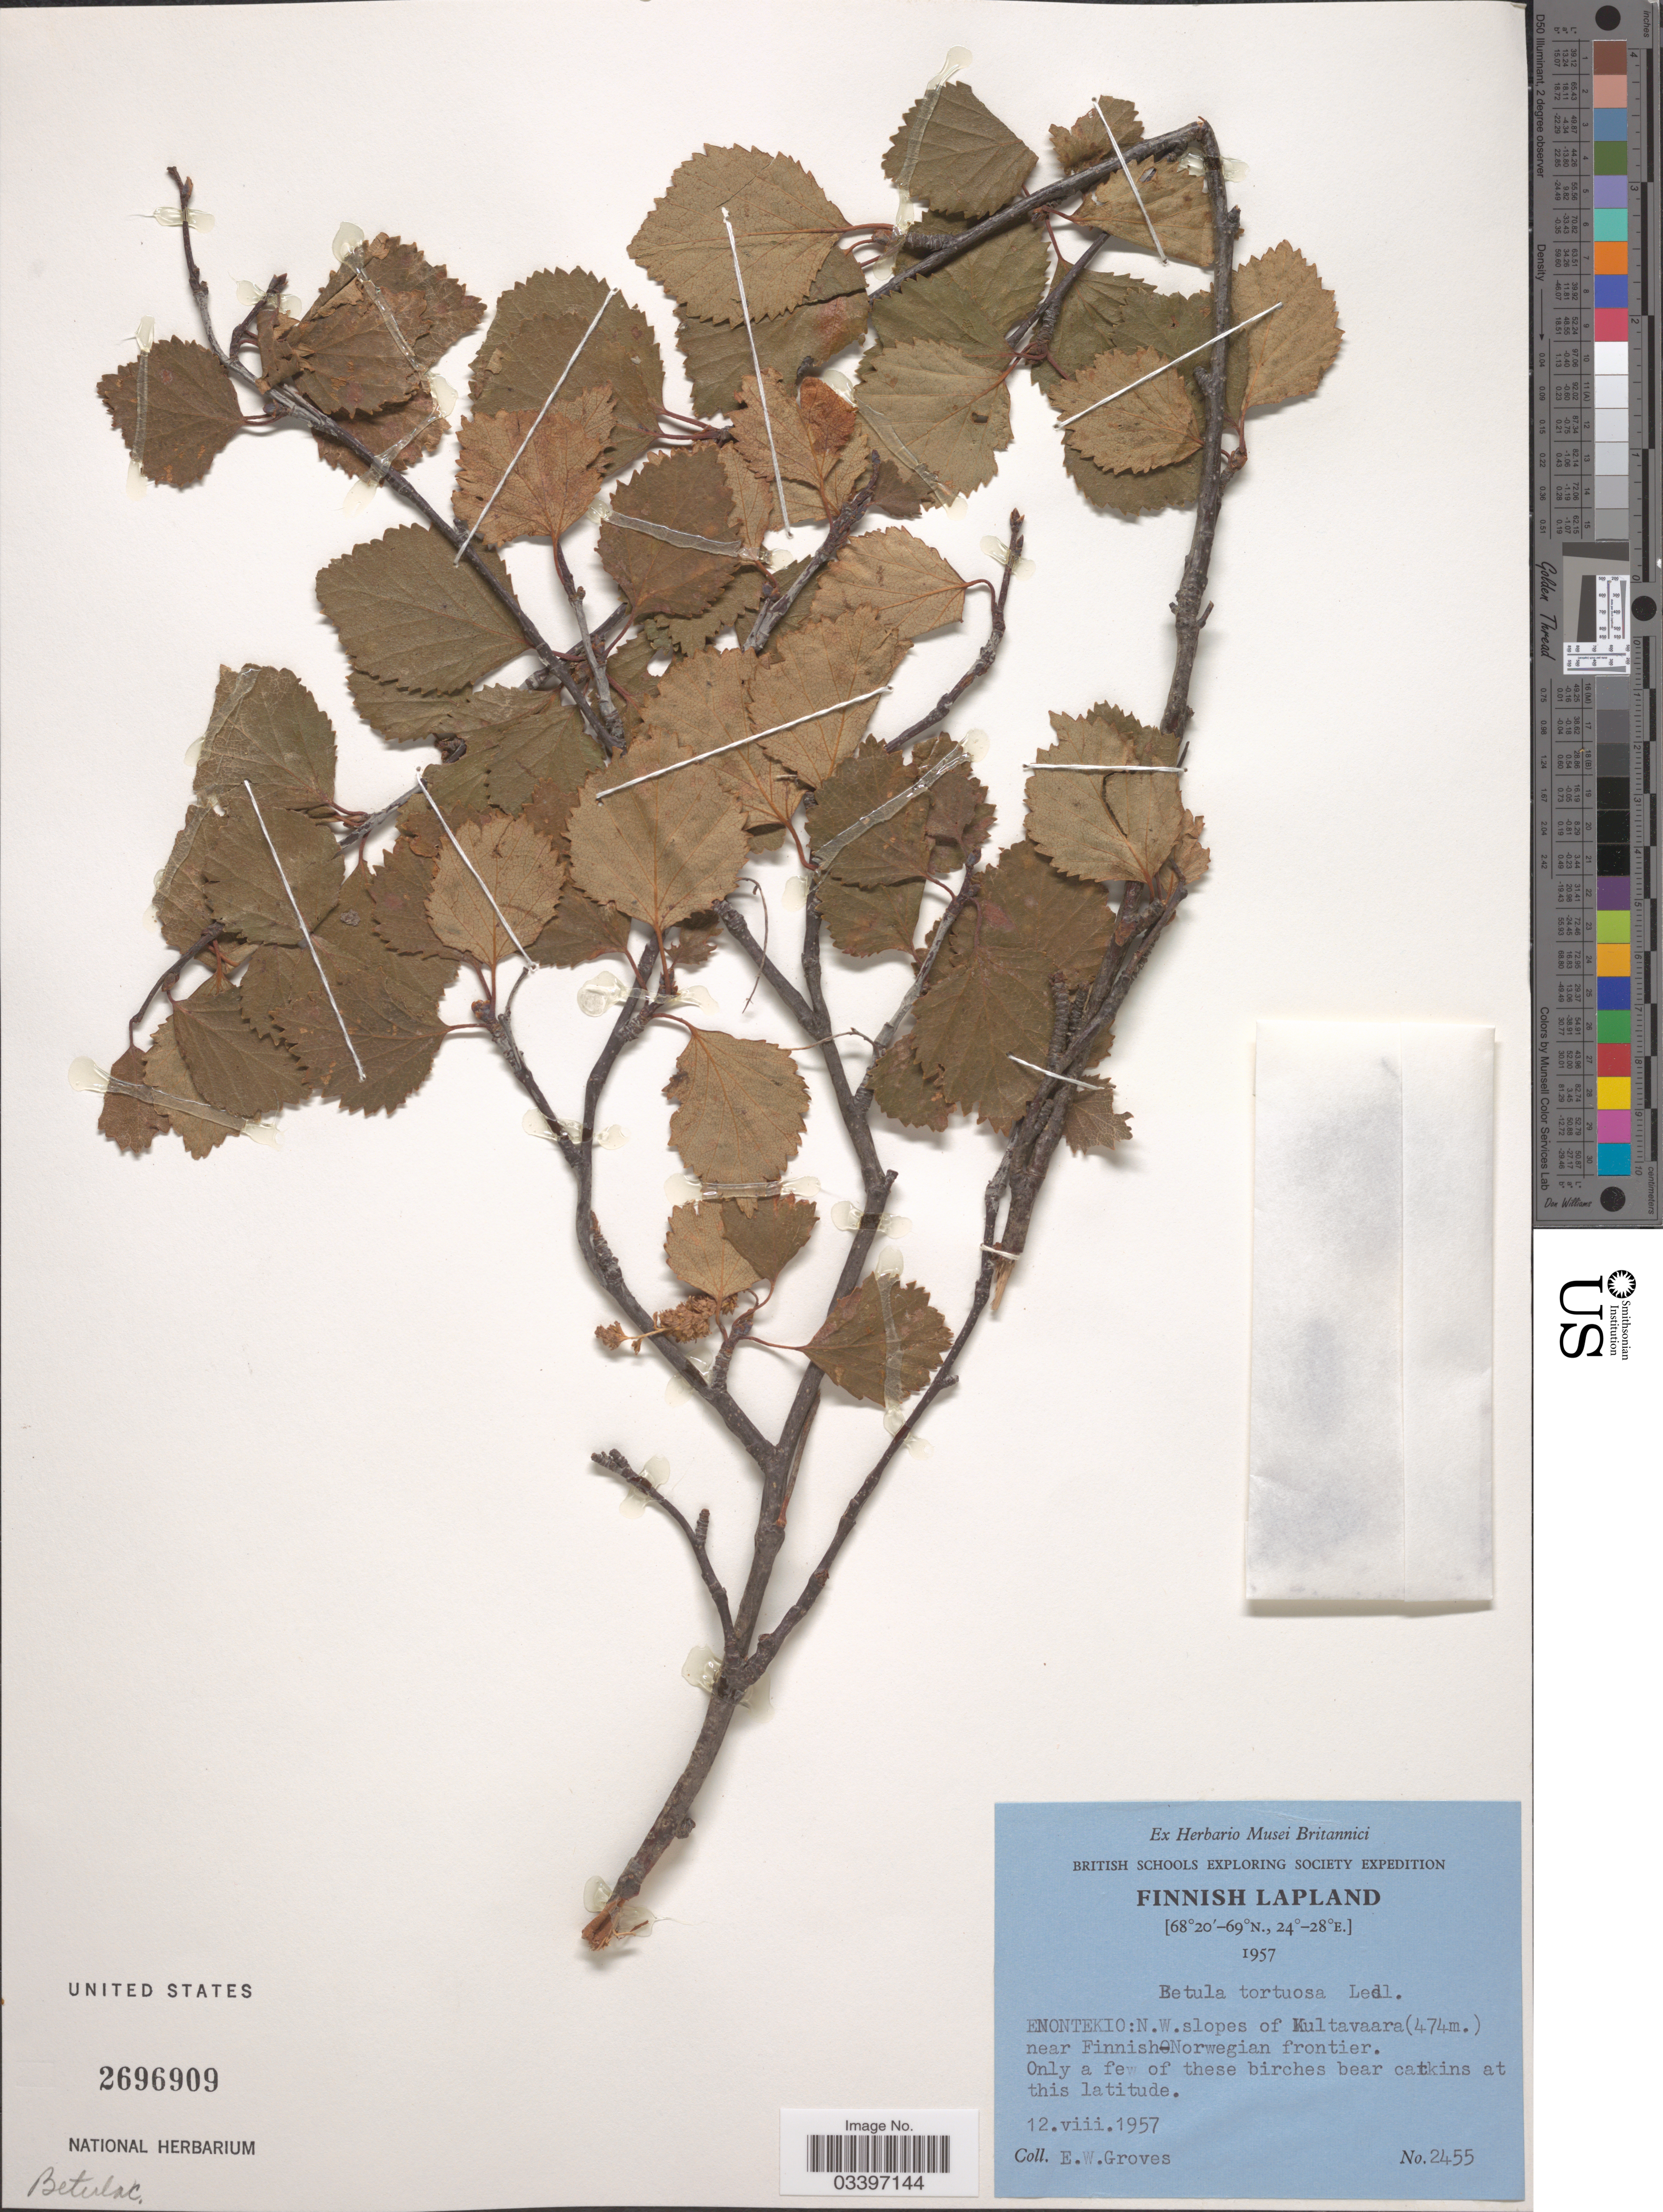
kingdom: Plantae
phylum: Tracheophyta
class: Magnoliopsida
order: Fagales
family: Betulaceae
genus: Betula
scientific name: Betula pubescens var. pumila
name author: (G. Zanoni ex Murray) Govaerts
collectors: E. Groves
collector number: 2455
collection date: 1957-08-12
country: Finland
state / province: Lappi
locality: Finnish Lapland. Enontekio: N.W. slopes of Kultavaara near Finnish-Norwegian frontier.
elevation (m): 474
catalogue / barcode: US 2696909